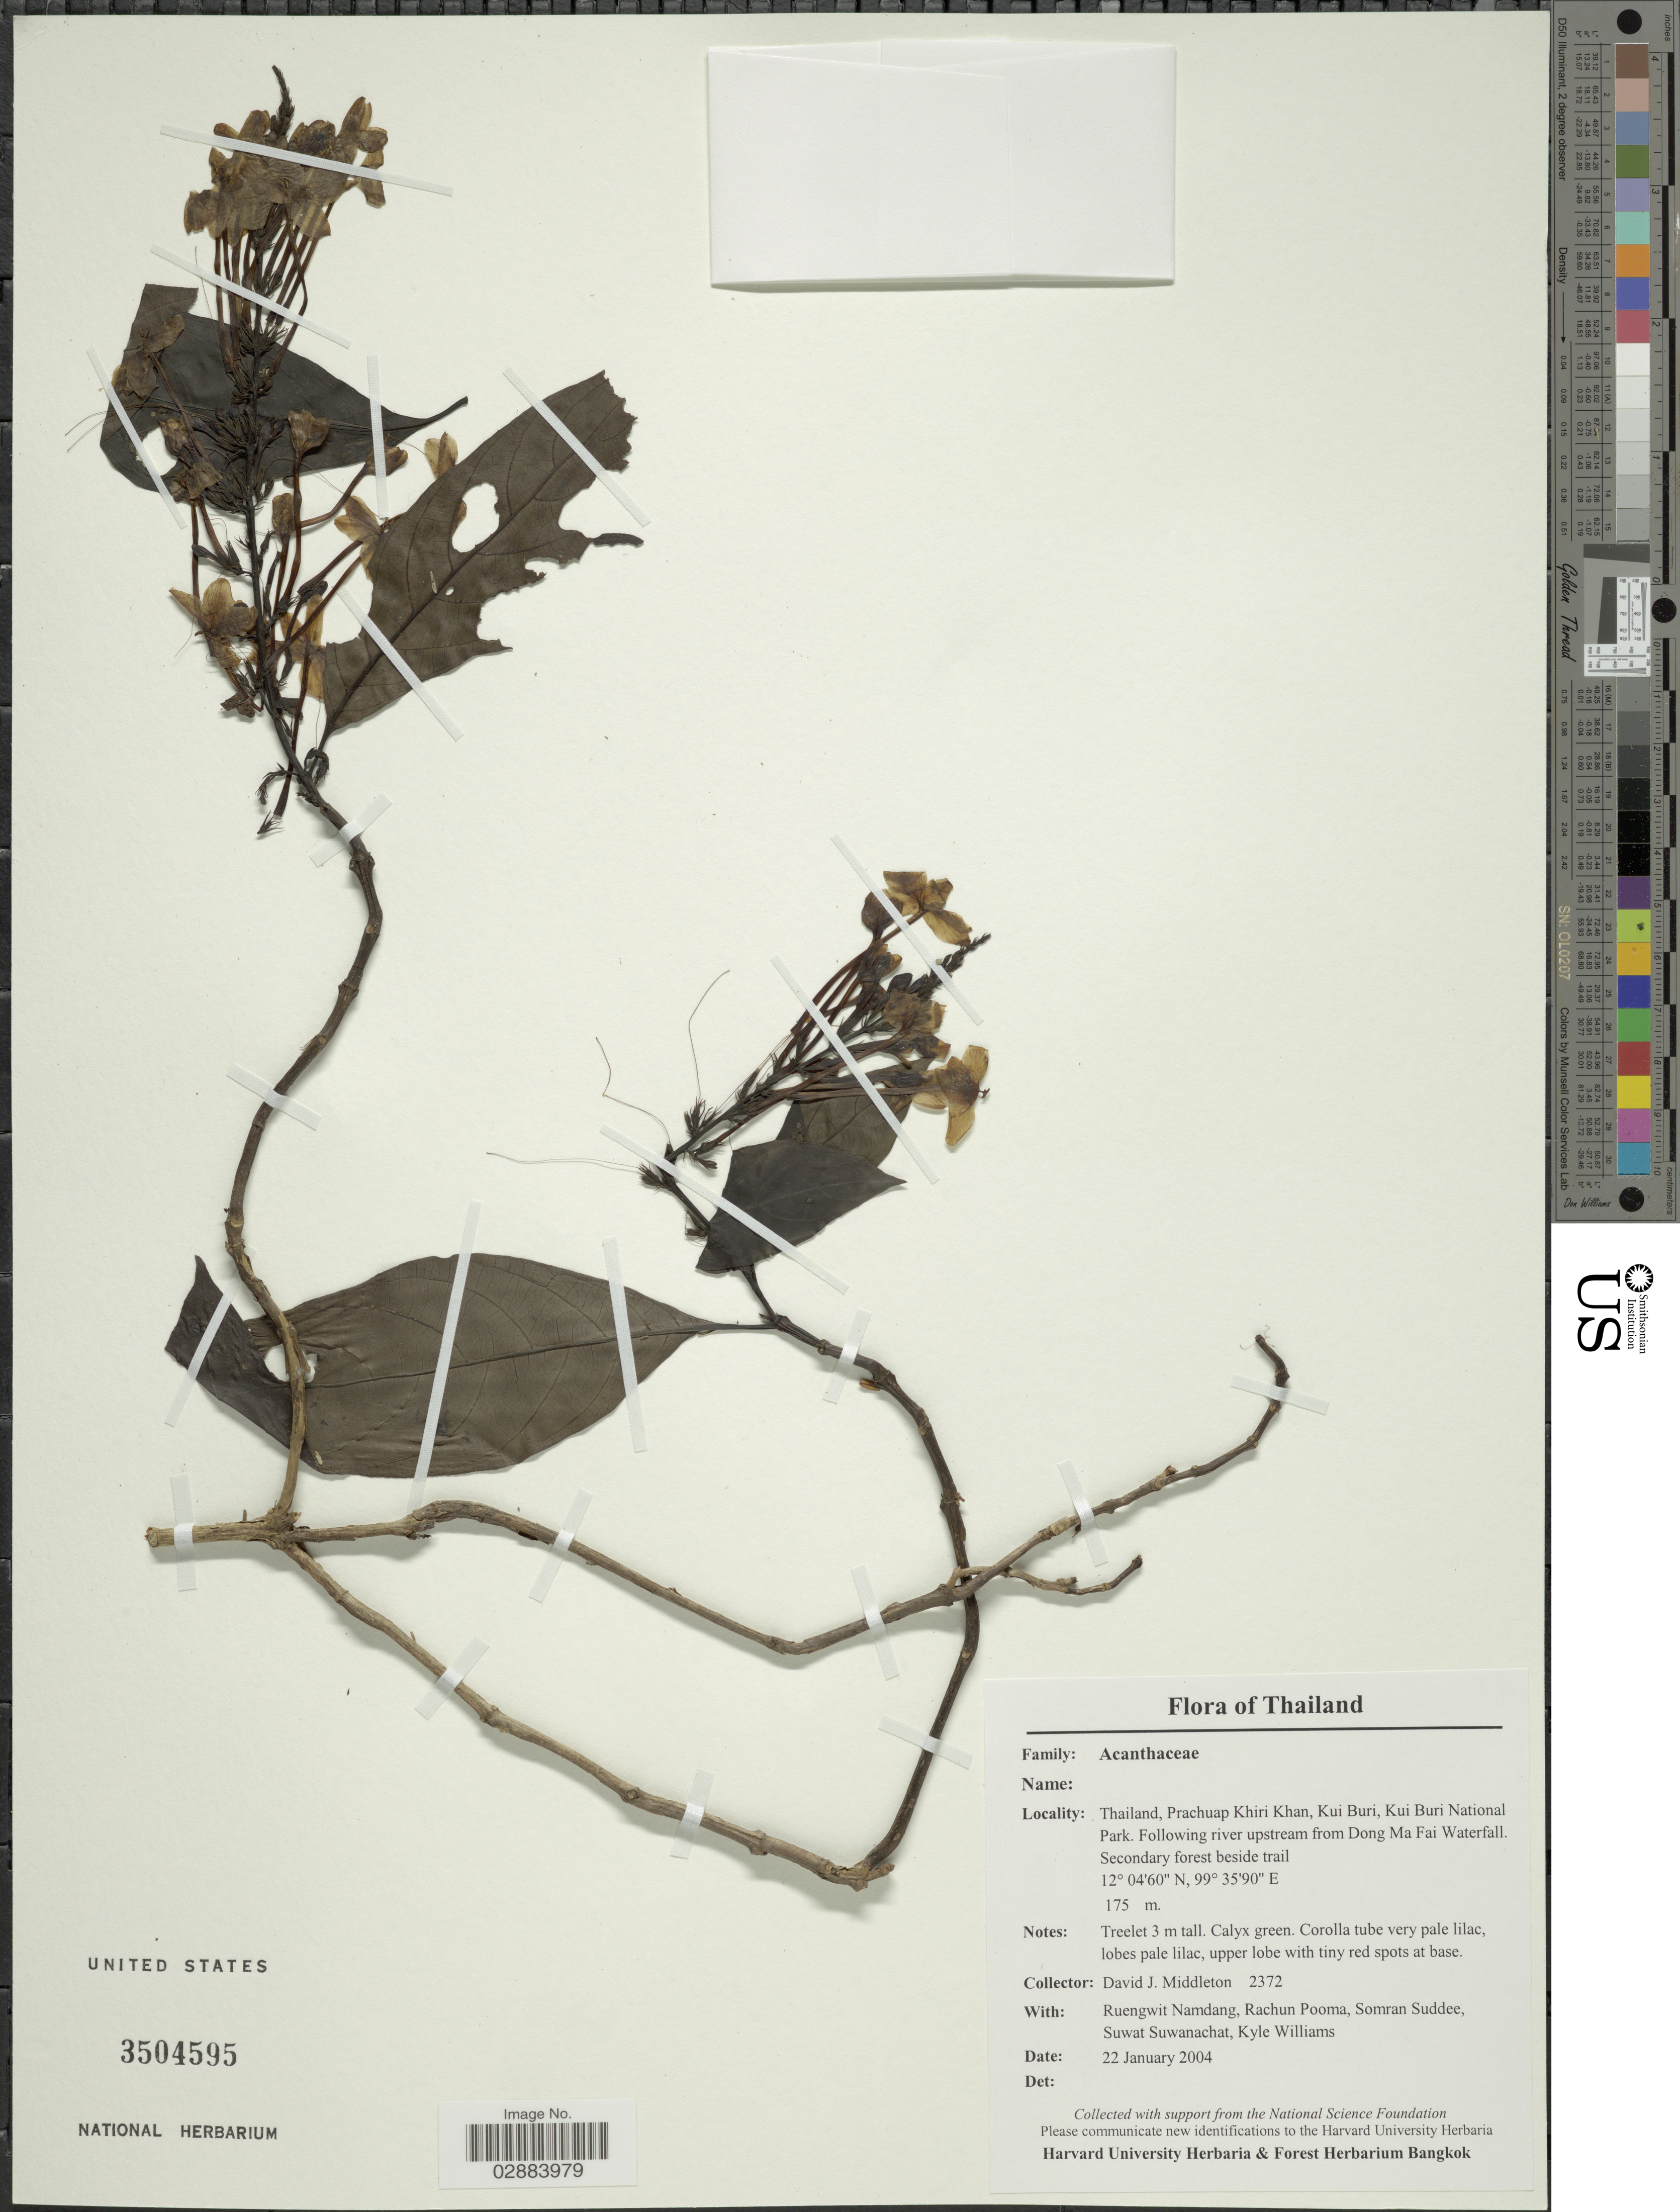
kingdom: Plantae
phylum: Tracheophyta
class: Magnoliopsida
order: Lamiales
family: Acanthaceae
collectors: D. J. Middleton, R. Namdang, R. Pooma, S. Sudee & et al.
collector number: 2372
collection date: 2004-01-22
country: Thailand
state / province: Prachuap Khiri Khan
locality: Kui Buri, Kui Buri National Park. Following river upstream Dong Ma Fai Waterfall.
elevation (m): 175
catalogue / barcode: US 3504595